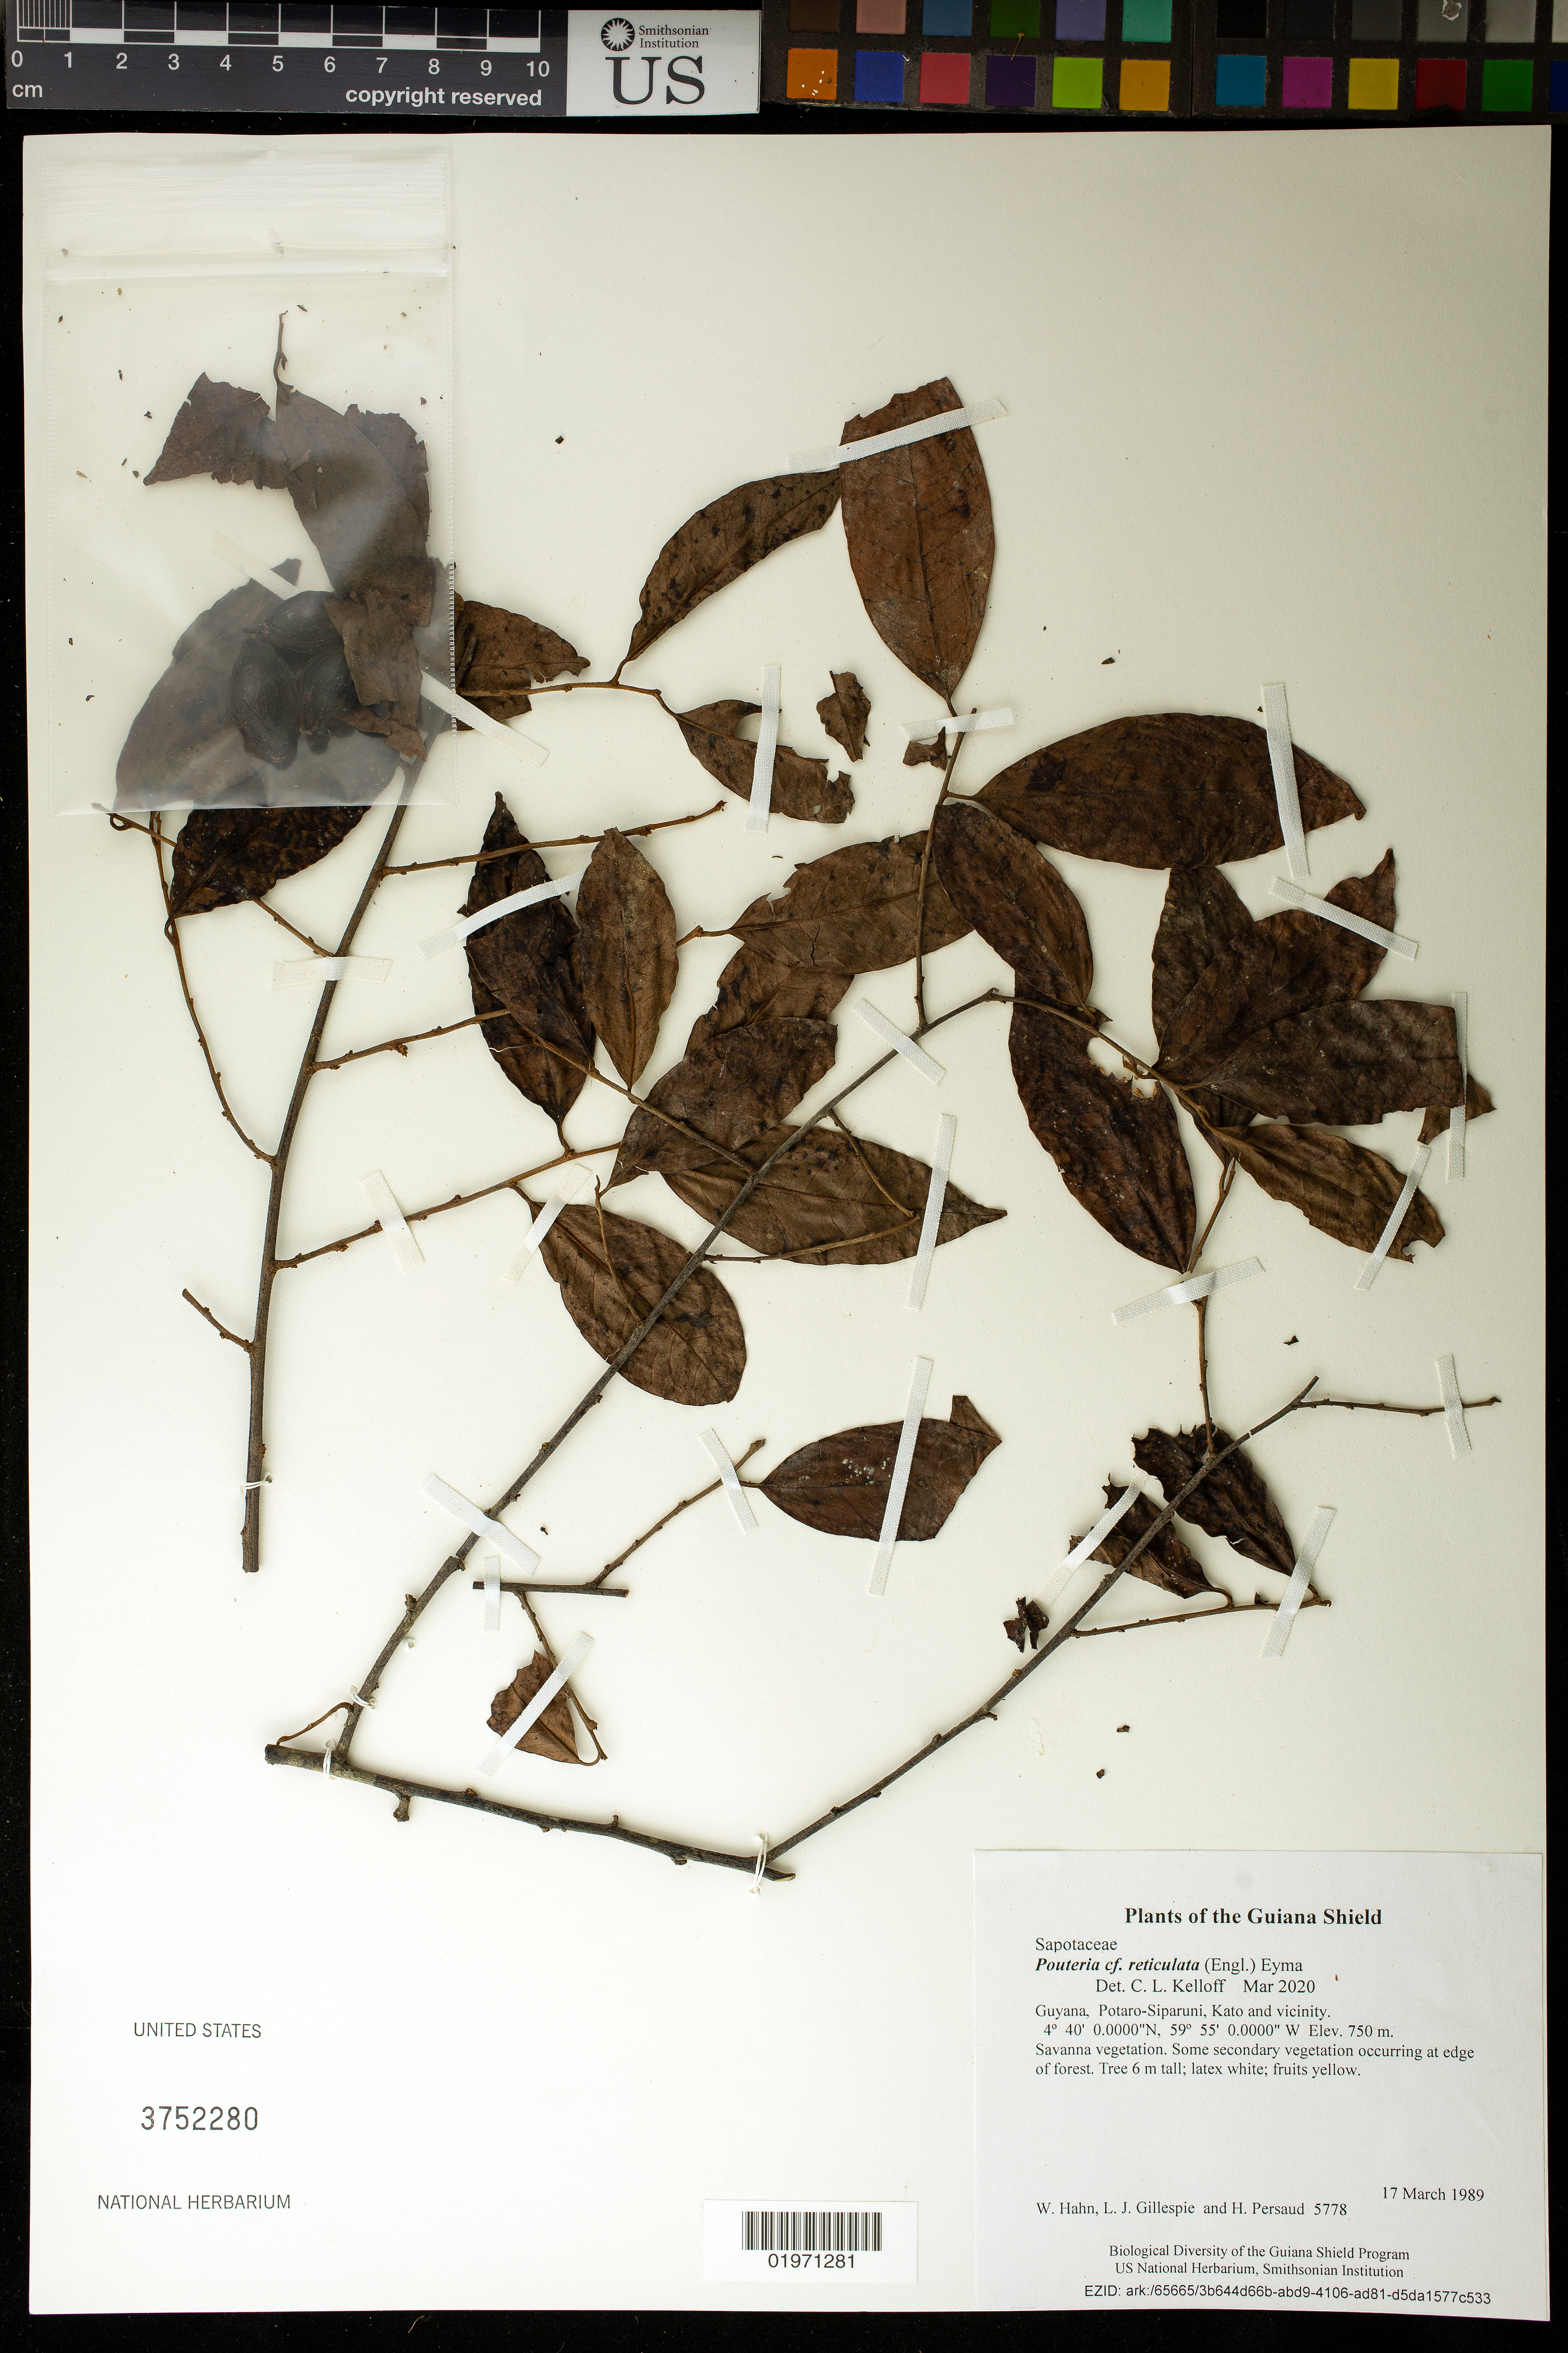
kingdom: Plantae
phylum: Tracheophyta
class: Magnoliopsida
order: Ericales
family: Sapotaceae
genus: Pouteria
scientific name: Pouteria reticulata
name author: (Engl.) Eyma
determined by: Kelloff, C. L.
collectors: W. Hahn, L. J. Gillespie & H. Persaud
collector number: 5778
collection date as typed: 17 March 1989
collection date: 1989-03-17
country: Guyana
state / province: Potaro-Siparuni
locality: Kato and vicinity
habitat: Savanna vegetation. Some secondary vegetation occurring at edge of forest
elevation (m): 750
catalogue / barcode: US 3752280